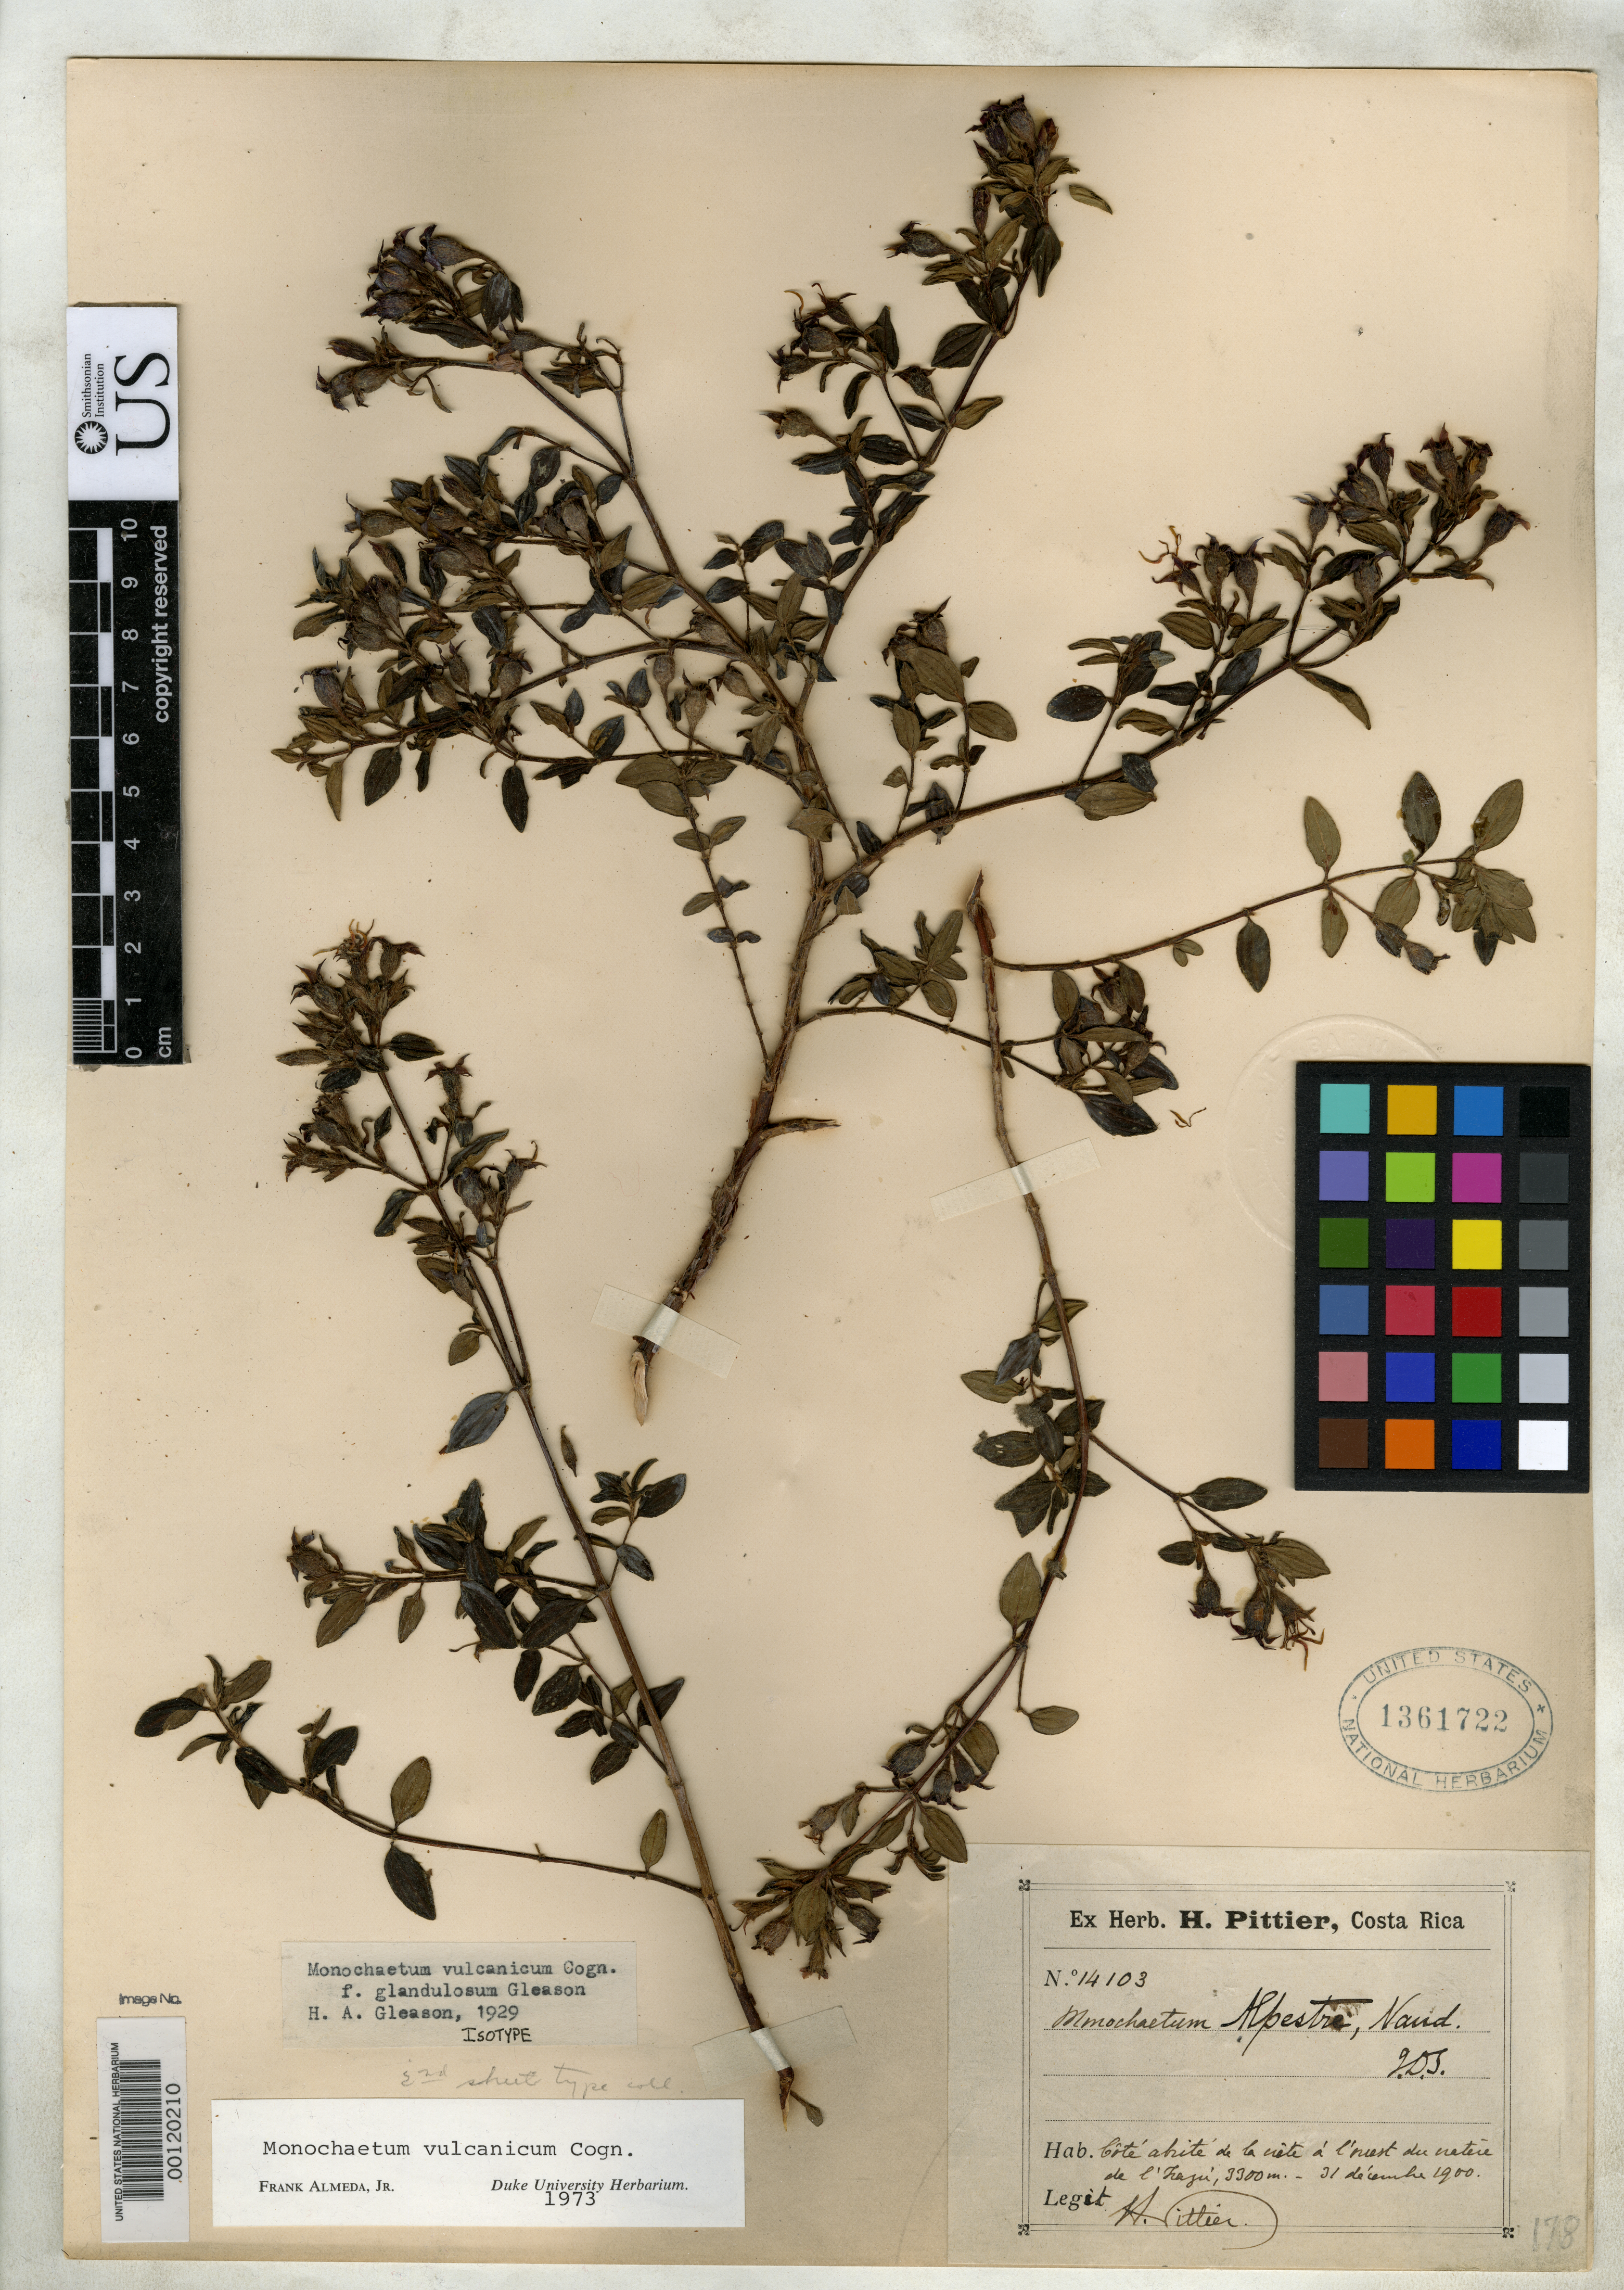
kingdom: Plantae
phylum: Tracheophyta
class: Magnoliopsida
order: Myrtales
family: Melastomataceae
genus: Monochaetum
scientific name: Monochaetum vulcanicum f. glandulosum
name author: Gleason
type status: Isotype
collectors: H. F. Pittier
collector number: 14103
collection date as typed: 31 Dec 1900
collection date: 1900-12-31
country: Costa Rica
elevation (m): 3300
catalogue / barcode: US 1361722